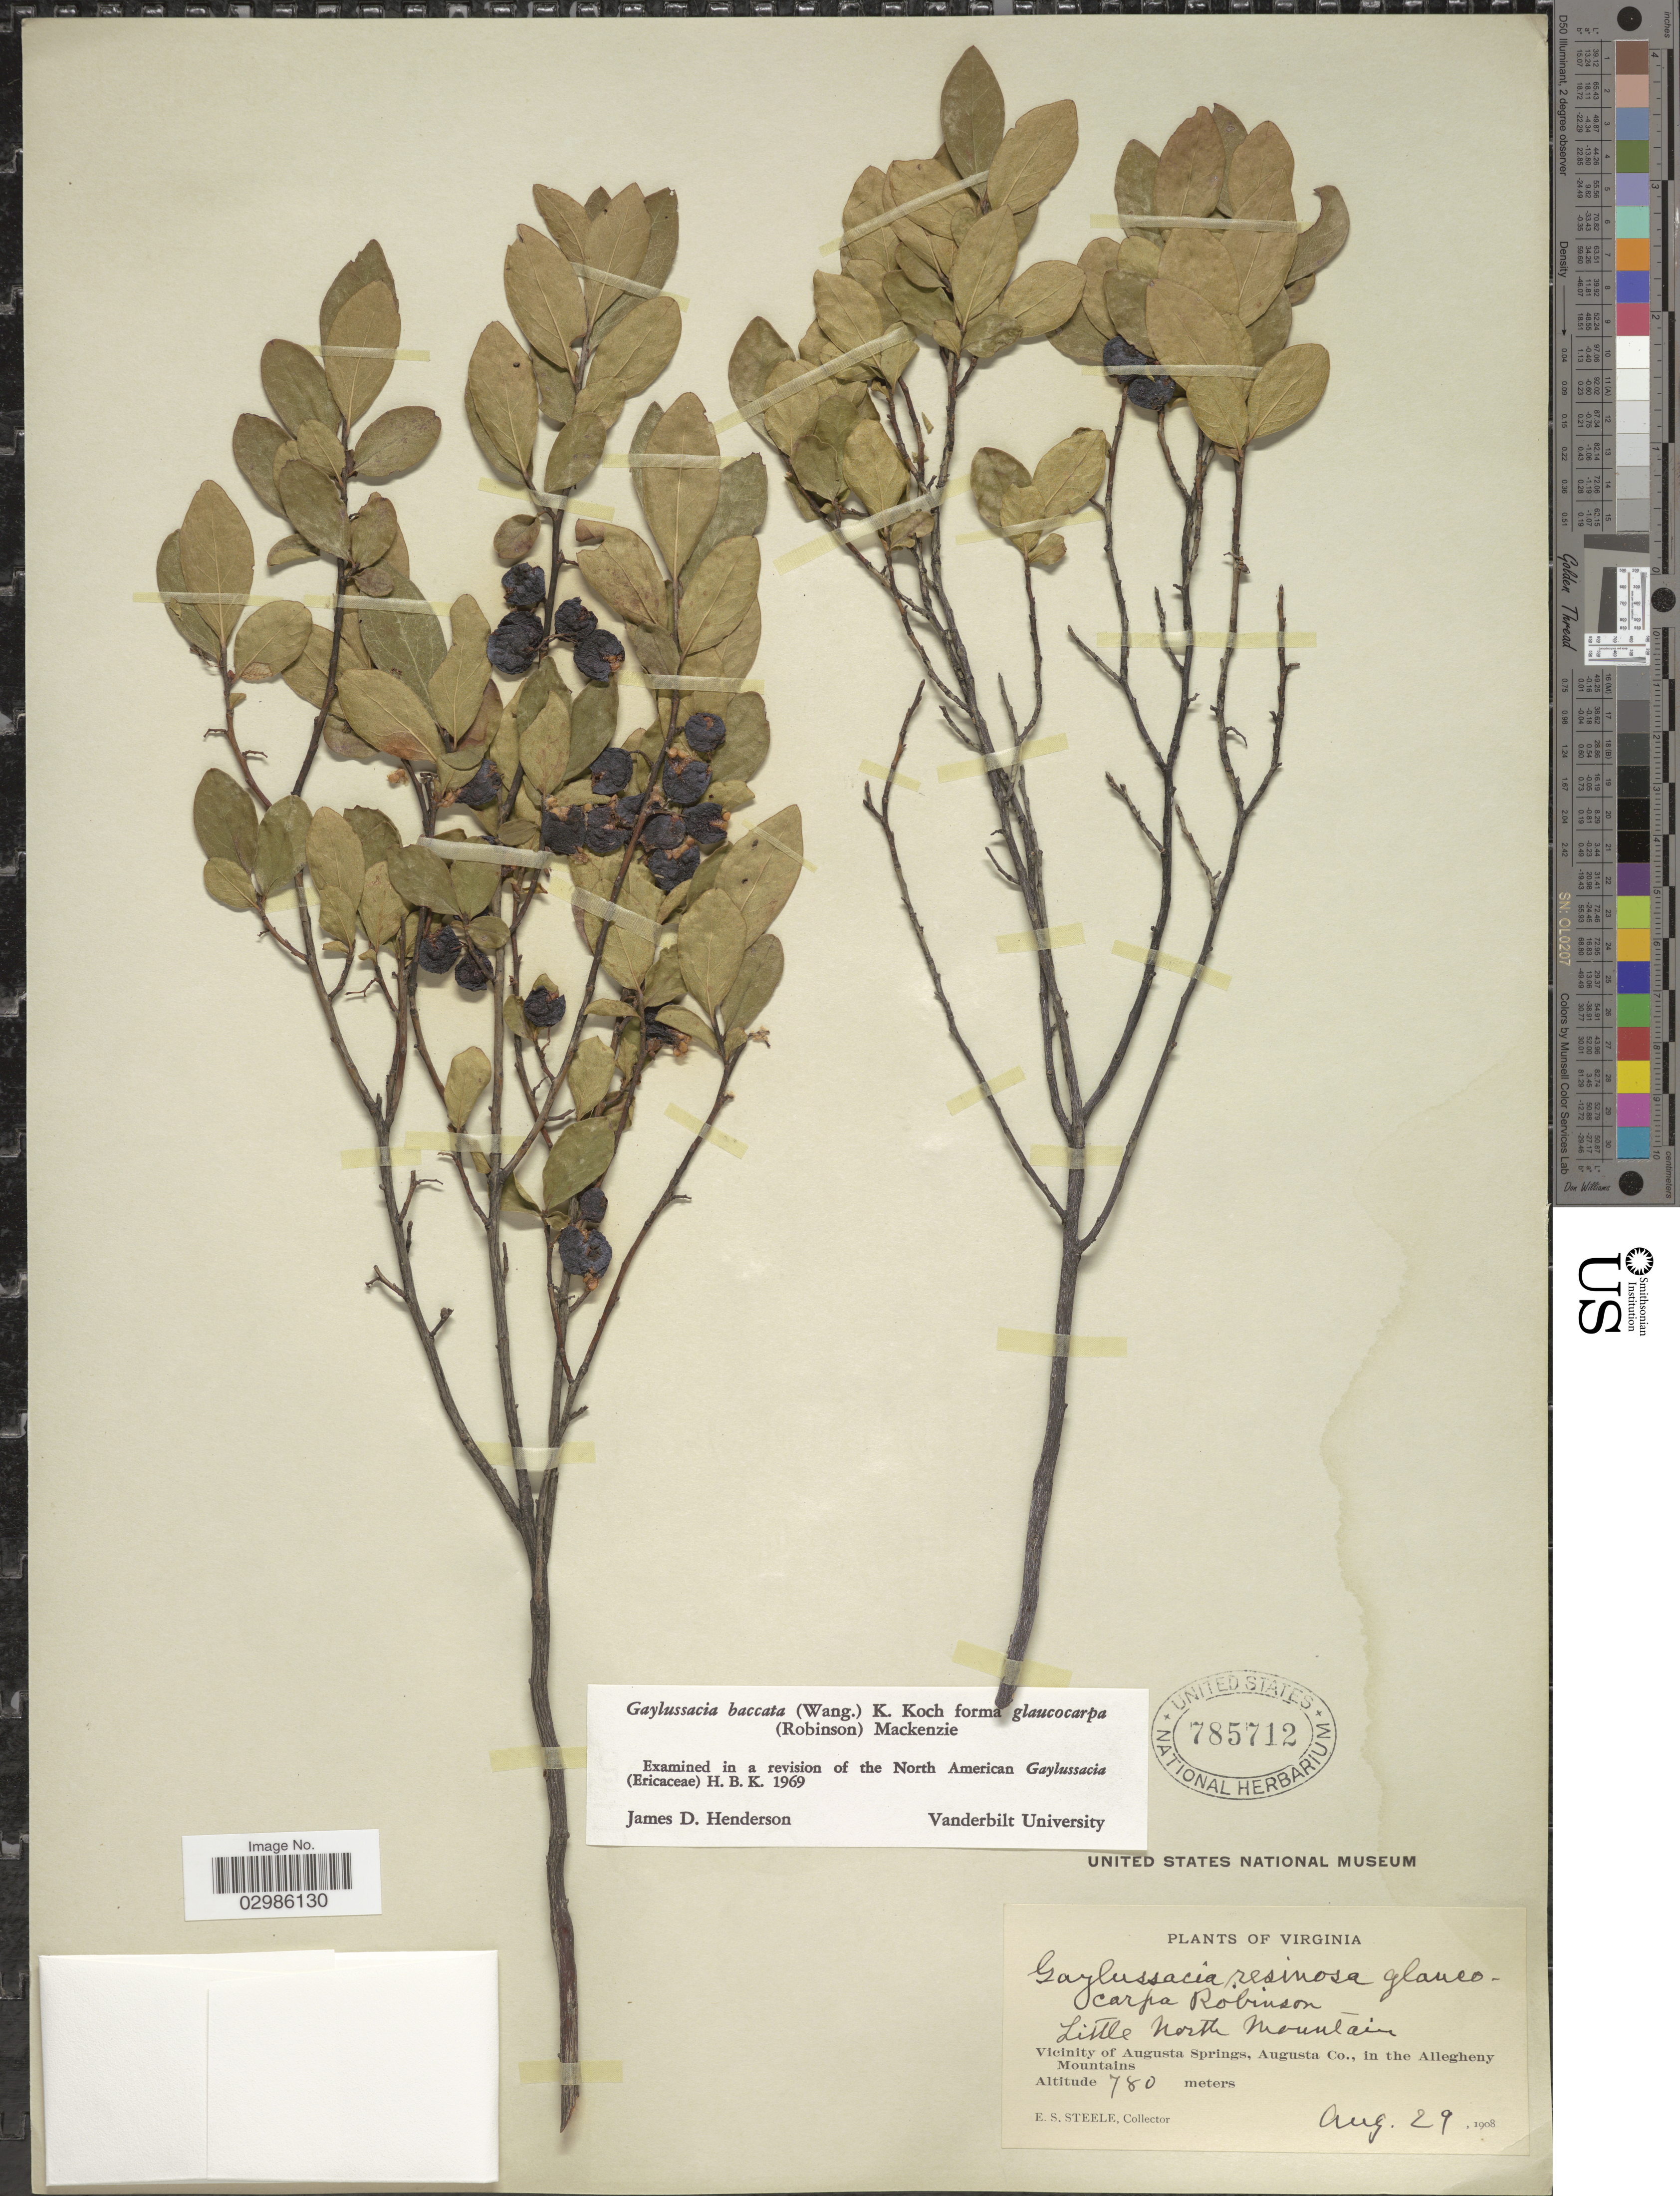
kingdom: Plantae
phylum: Tracheophyta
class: Magnoliopsida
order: Ericales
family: Ericaceae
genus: Gaylussacia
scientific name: Gaylussacia baccata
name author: (Wangenh.) K. Koch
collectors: E. Steele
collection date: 1908-08-29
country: United States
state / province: Virginia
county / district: Augusta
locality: Little North Mountain. Vicinity of Augusta Springs, Augusta Co., in the Allegheny Mountains.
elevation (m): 780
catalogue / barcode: US 785712